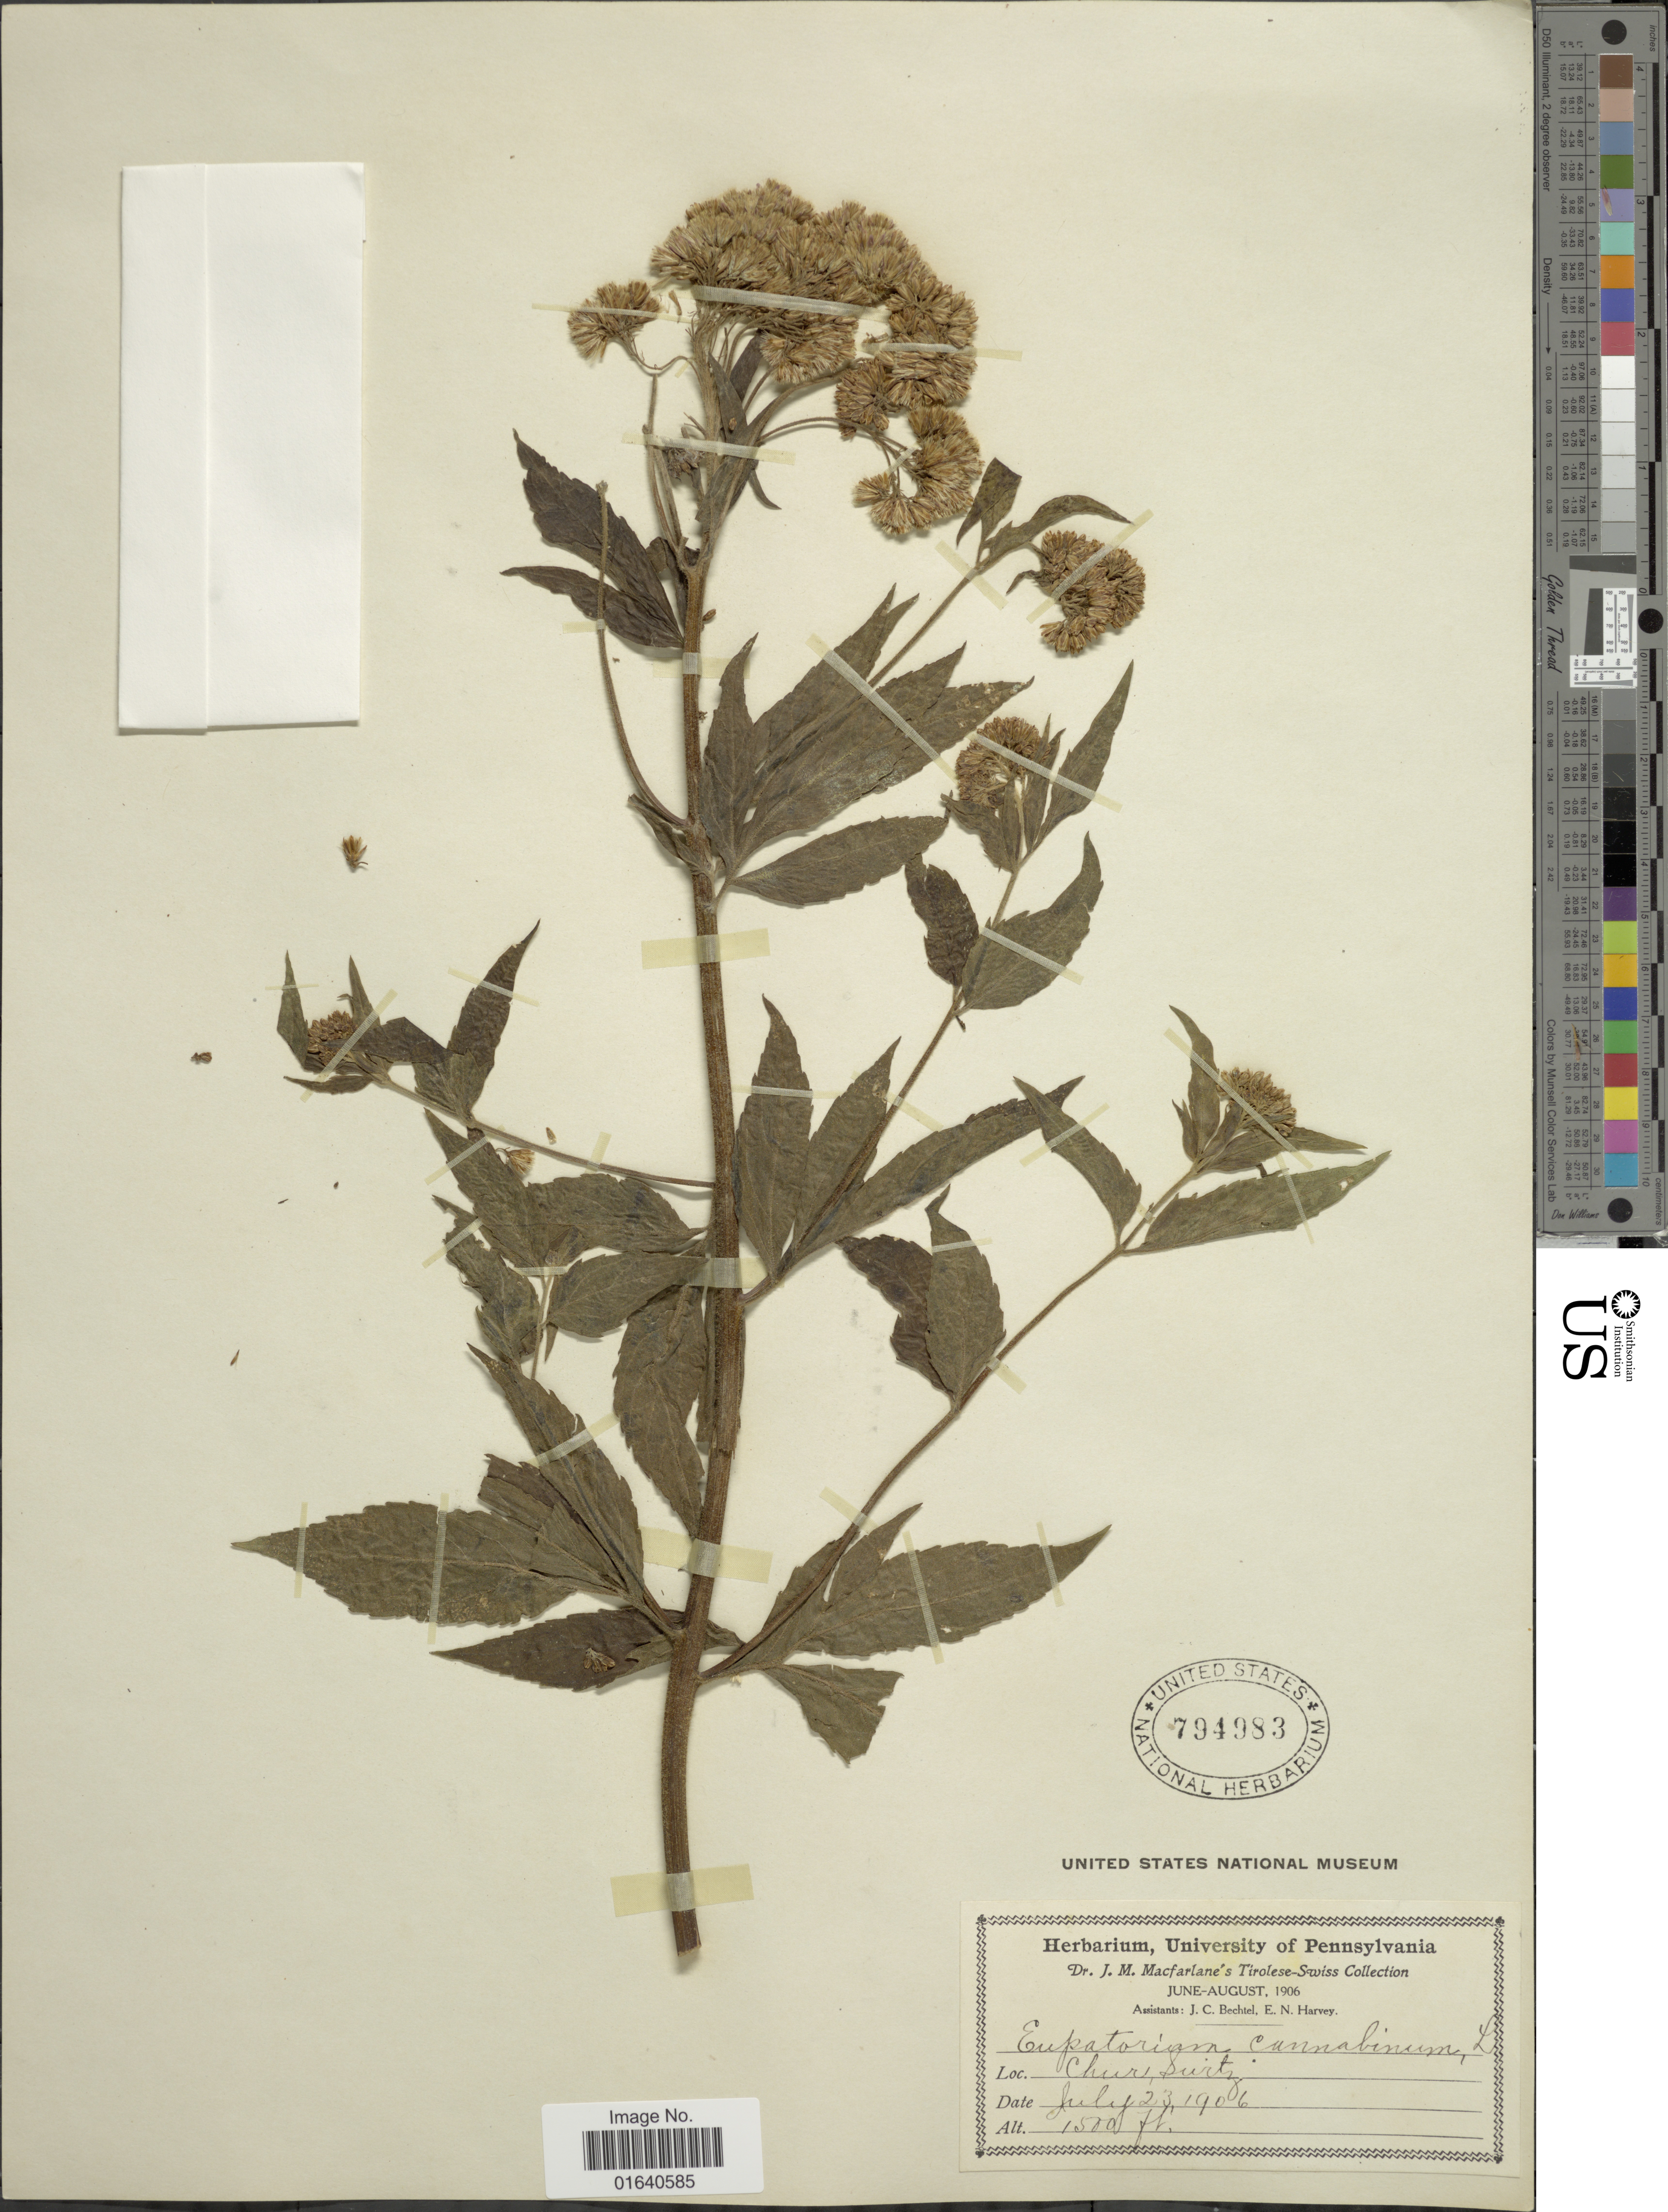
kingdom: Plantae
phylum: Tracheophyta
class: Magnoliopsida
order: Asterales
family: Asteraceae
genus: Eupatorium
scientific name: Eupatorium cannabinum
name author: L.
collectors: J. Bechtel & E. Harvey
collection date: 1906-07-23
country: Switzerland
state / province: Graubunden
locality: Chur, Switz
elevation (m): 457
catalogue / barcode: US 794983